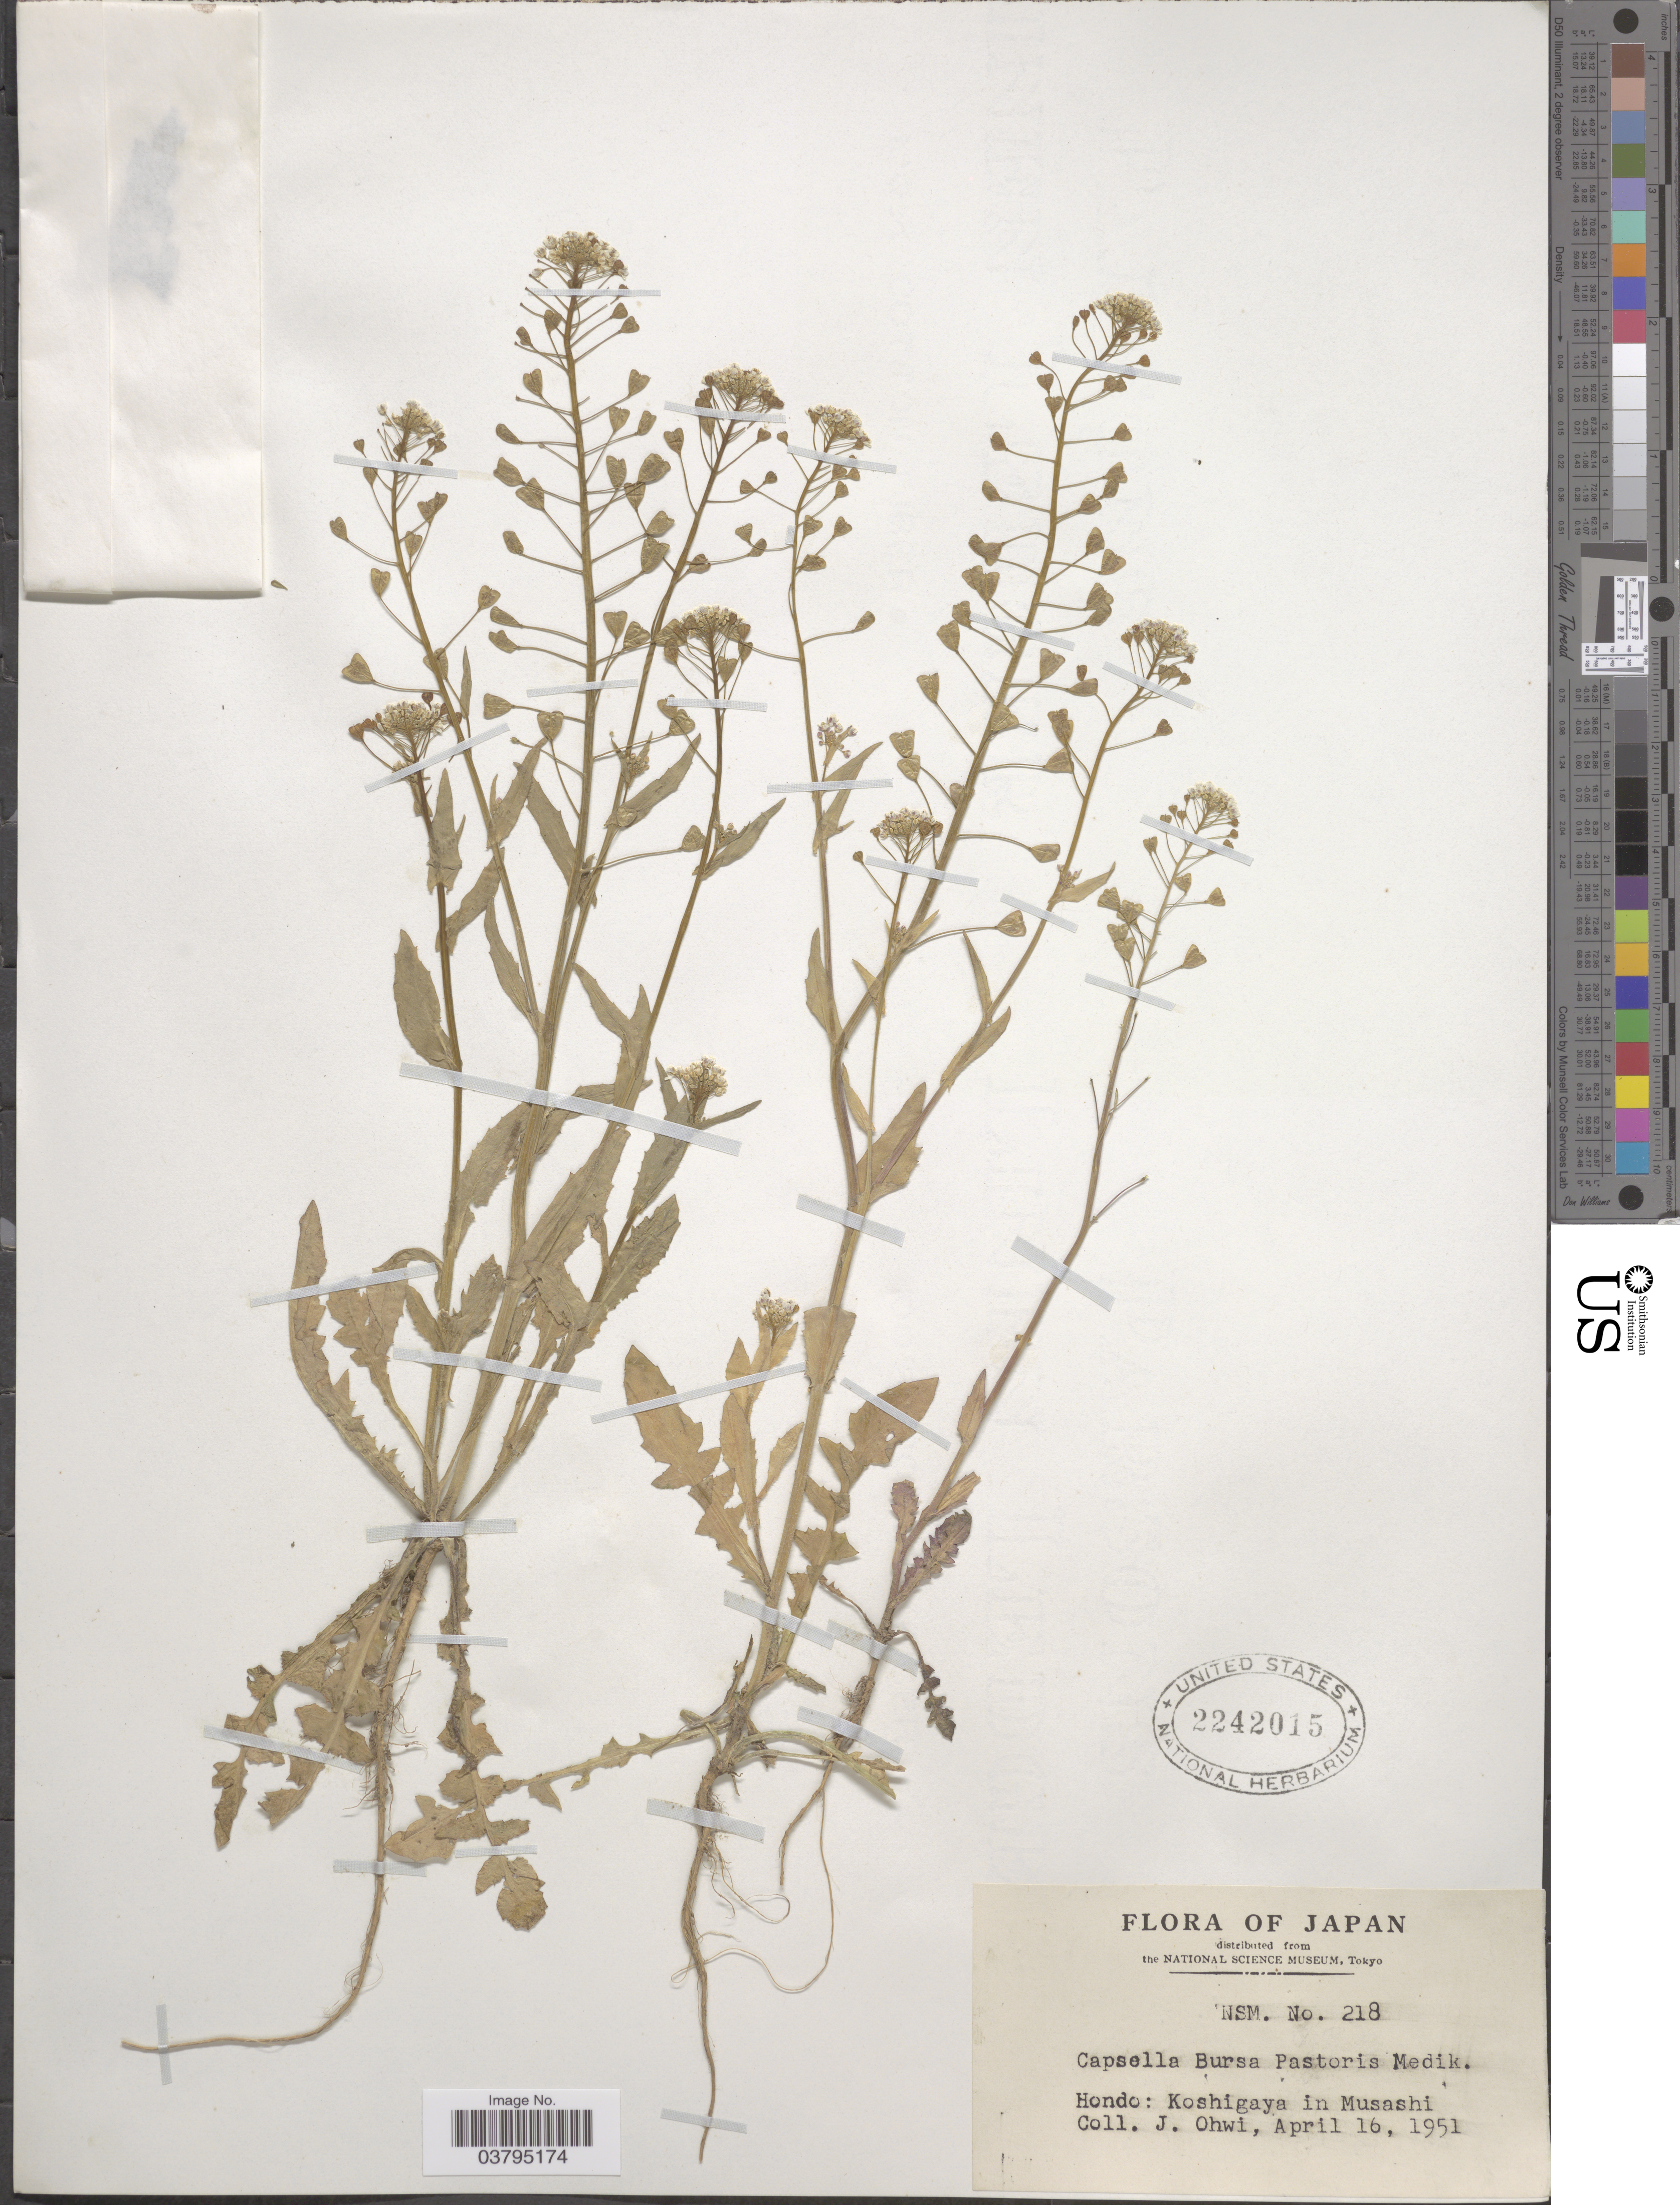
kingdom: Plantae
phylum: Tracheophyta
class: Magnoliopsida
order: Brassicales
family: Brassicaceae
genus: Capsella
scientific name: Capsella bursa-pastoris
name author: (L.) Medik.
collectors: J. Ohwi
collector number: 218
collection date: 1951-04-16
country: Japan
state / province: Tokyo, Federal City of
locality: Hondo: Koshigaya in Musashi.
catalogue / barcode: US 2242015